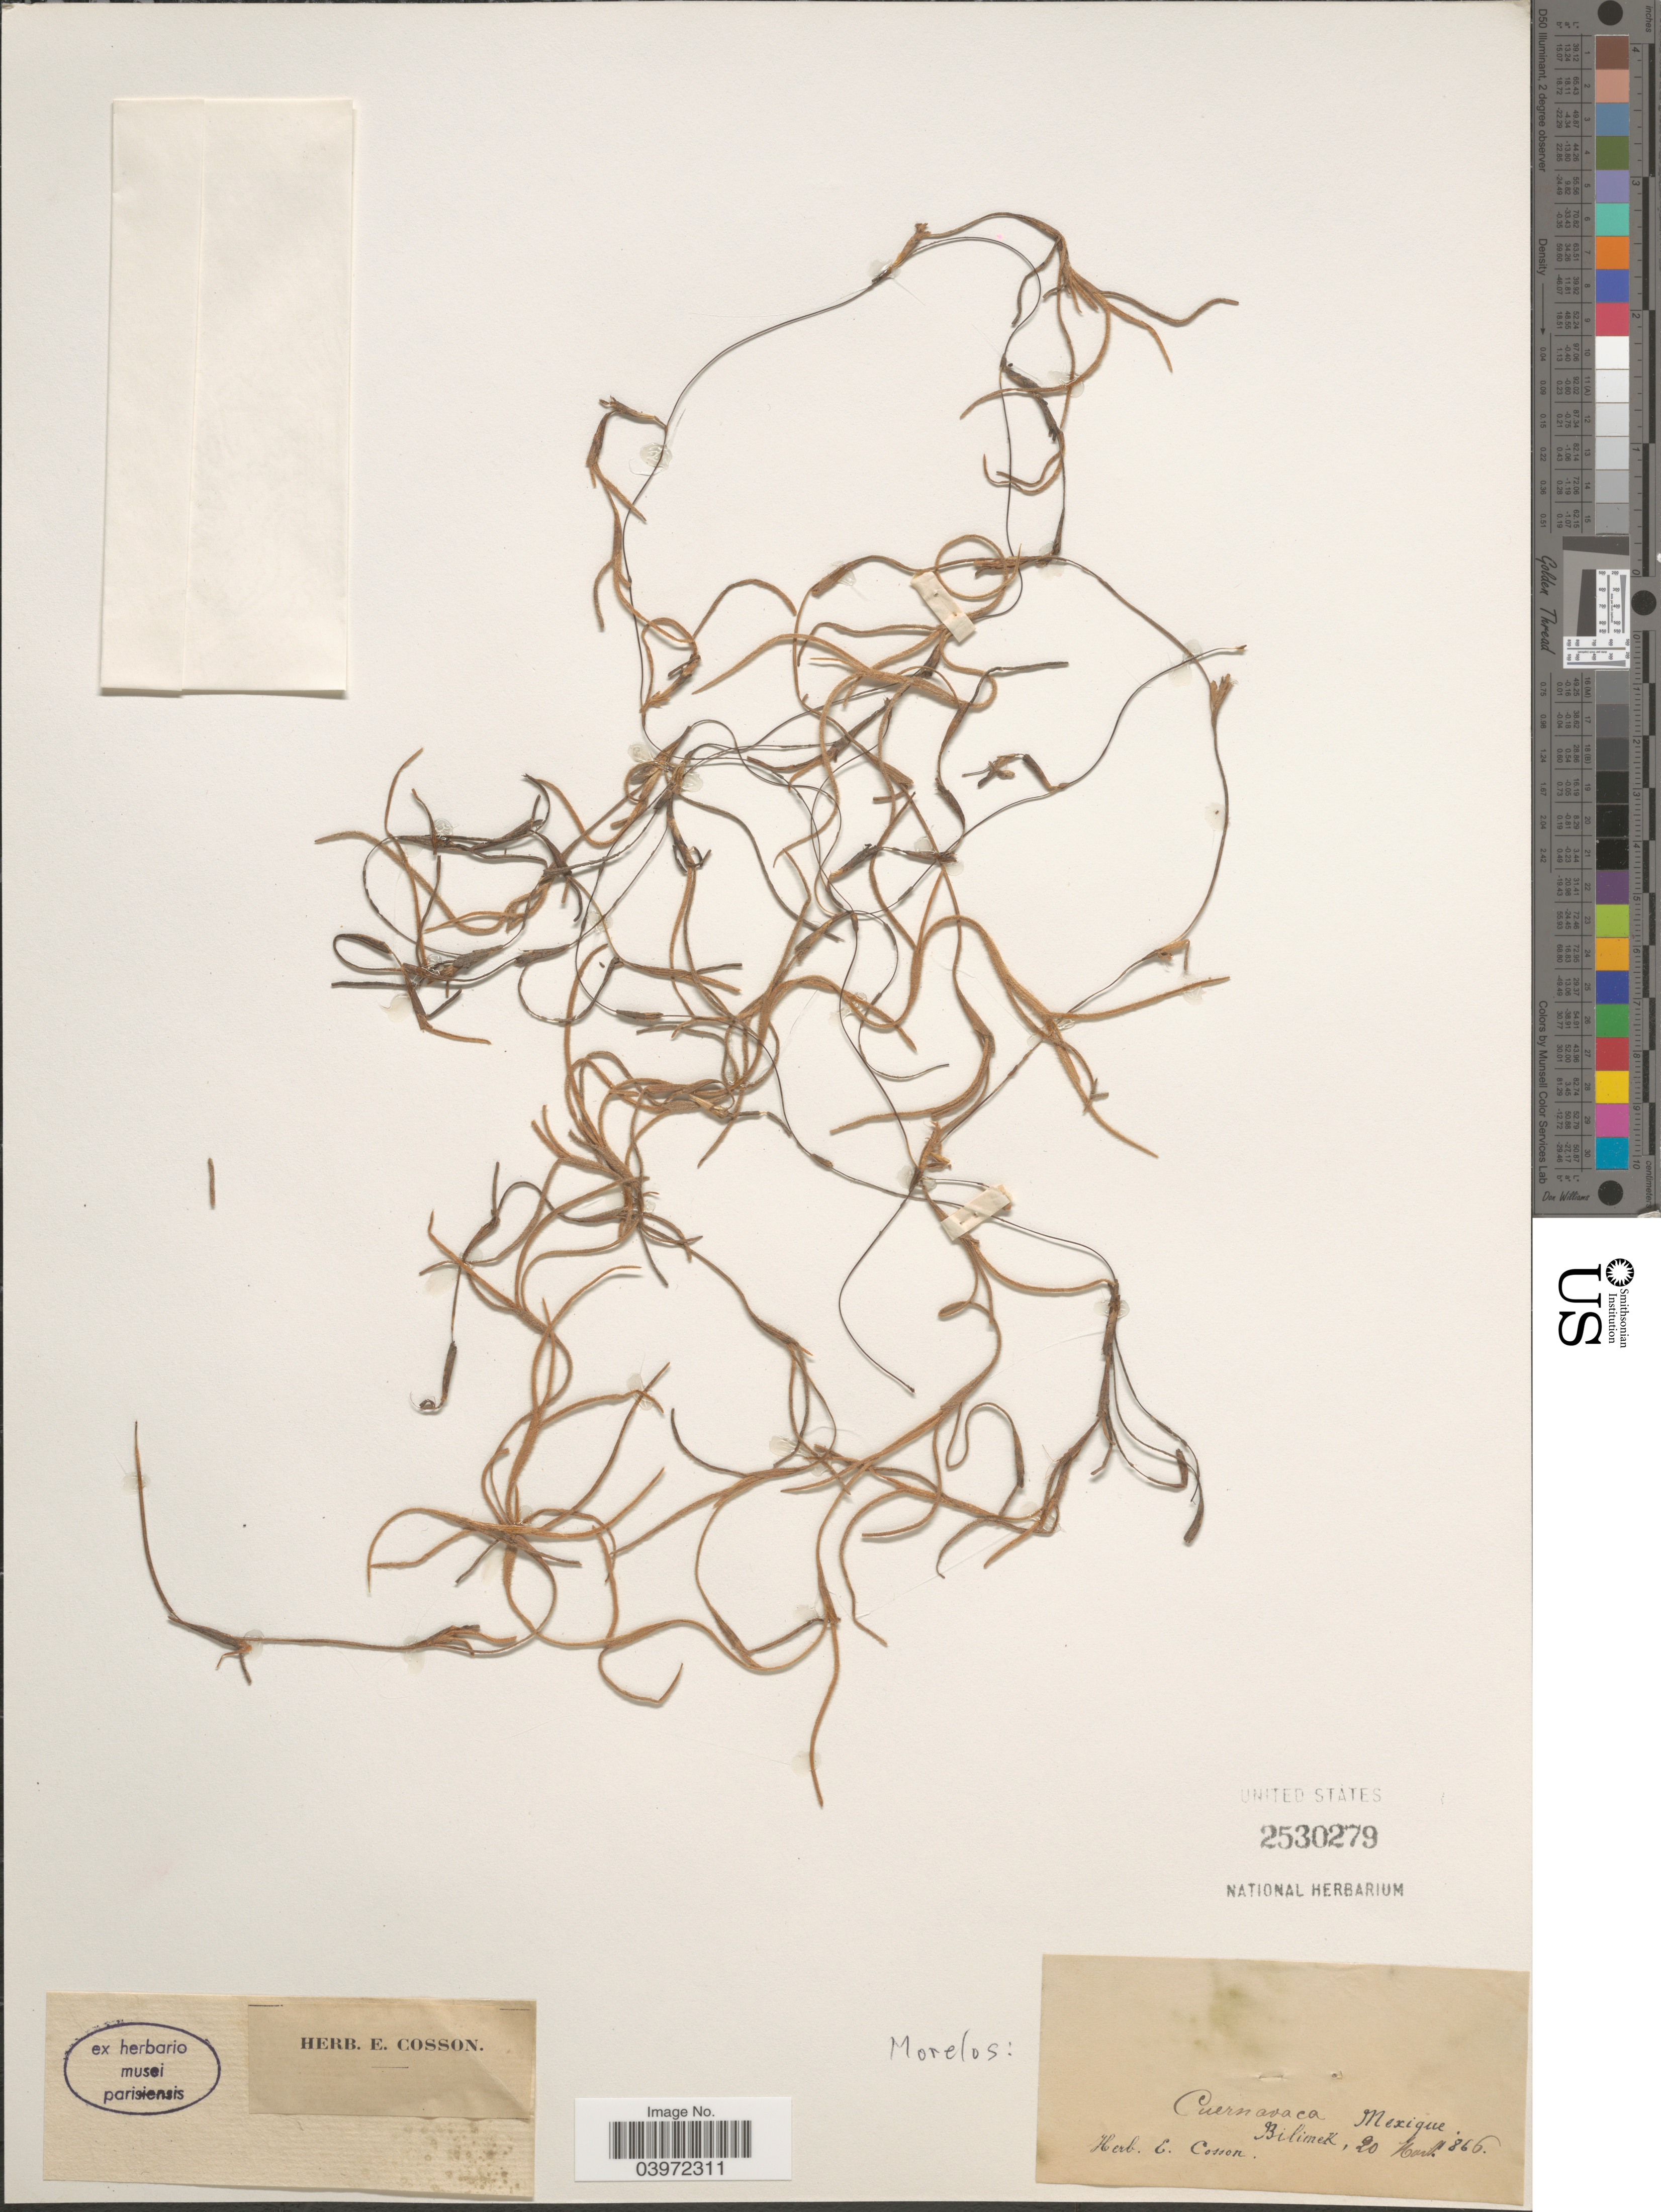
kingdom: Plantae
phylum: Tracheophyta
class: Liliopsida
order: Poales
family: Bromeliaceae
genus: Tillandsia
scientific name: Tillandsia usneoides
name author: (L.) L.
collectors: -. Bilimek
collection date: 1866-04-20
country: Mexico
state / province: Morelos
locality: Cuernavaca Mexique. Bilimek.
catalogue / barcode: US 2530279